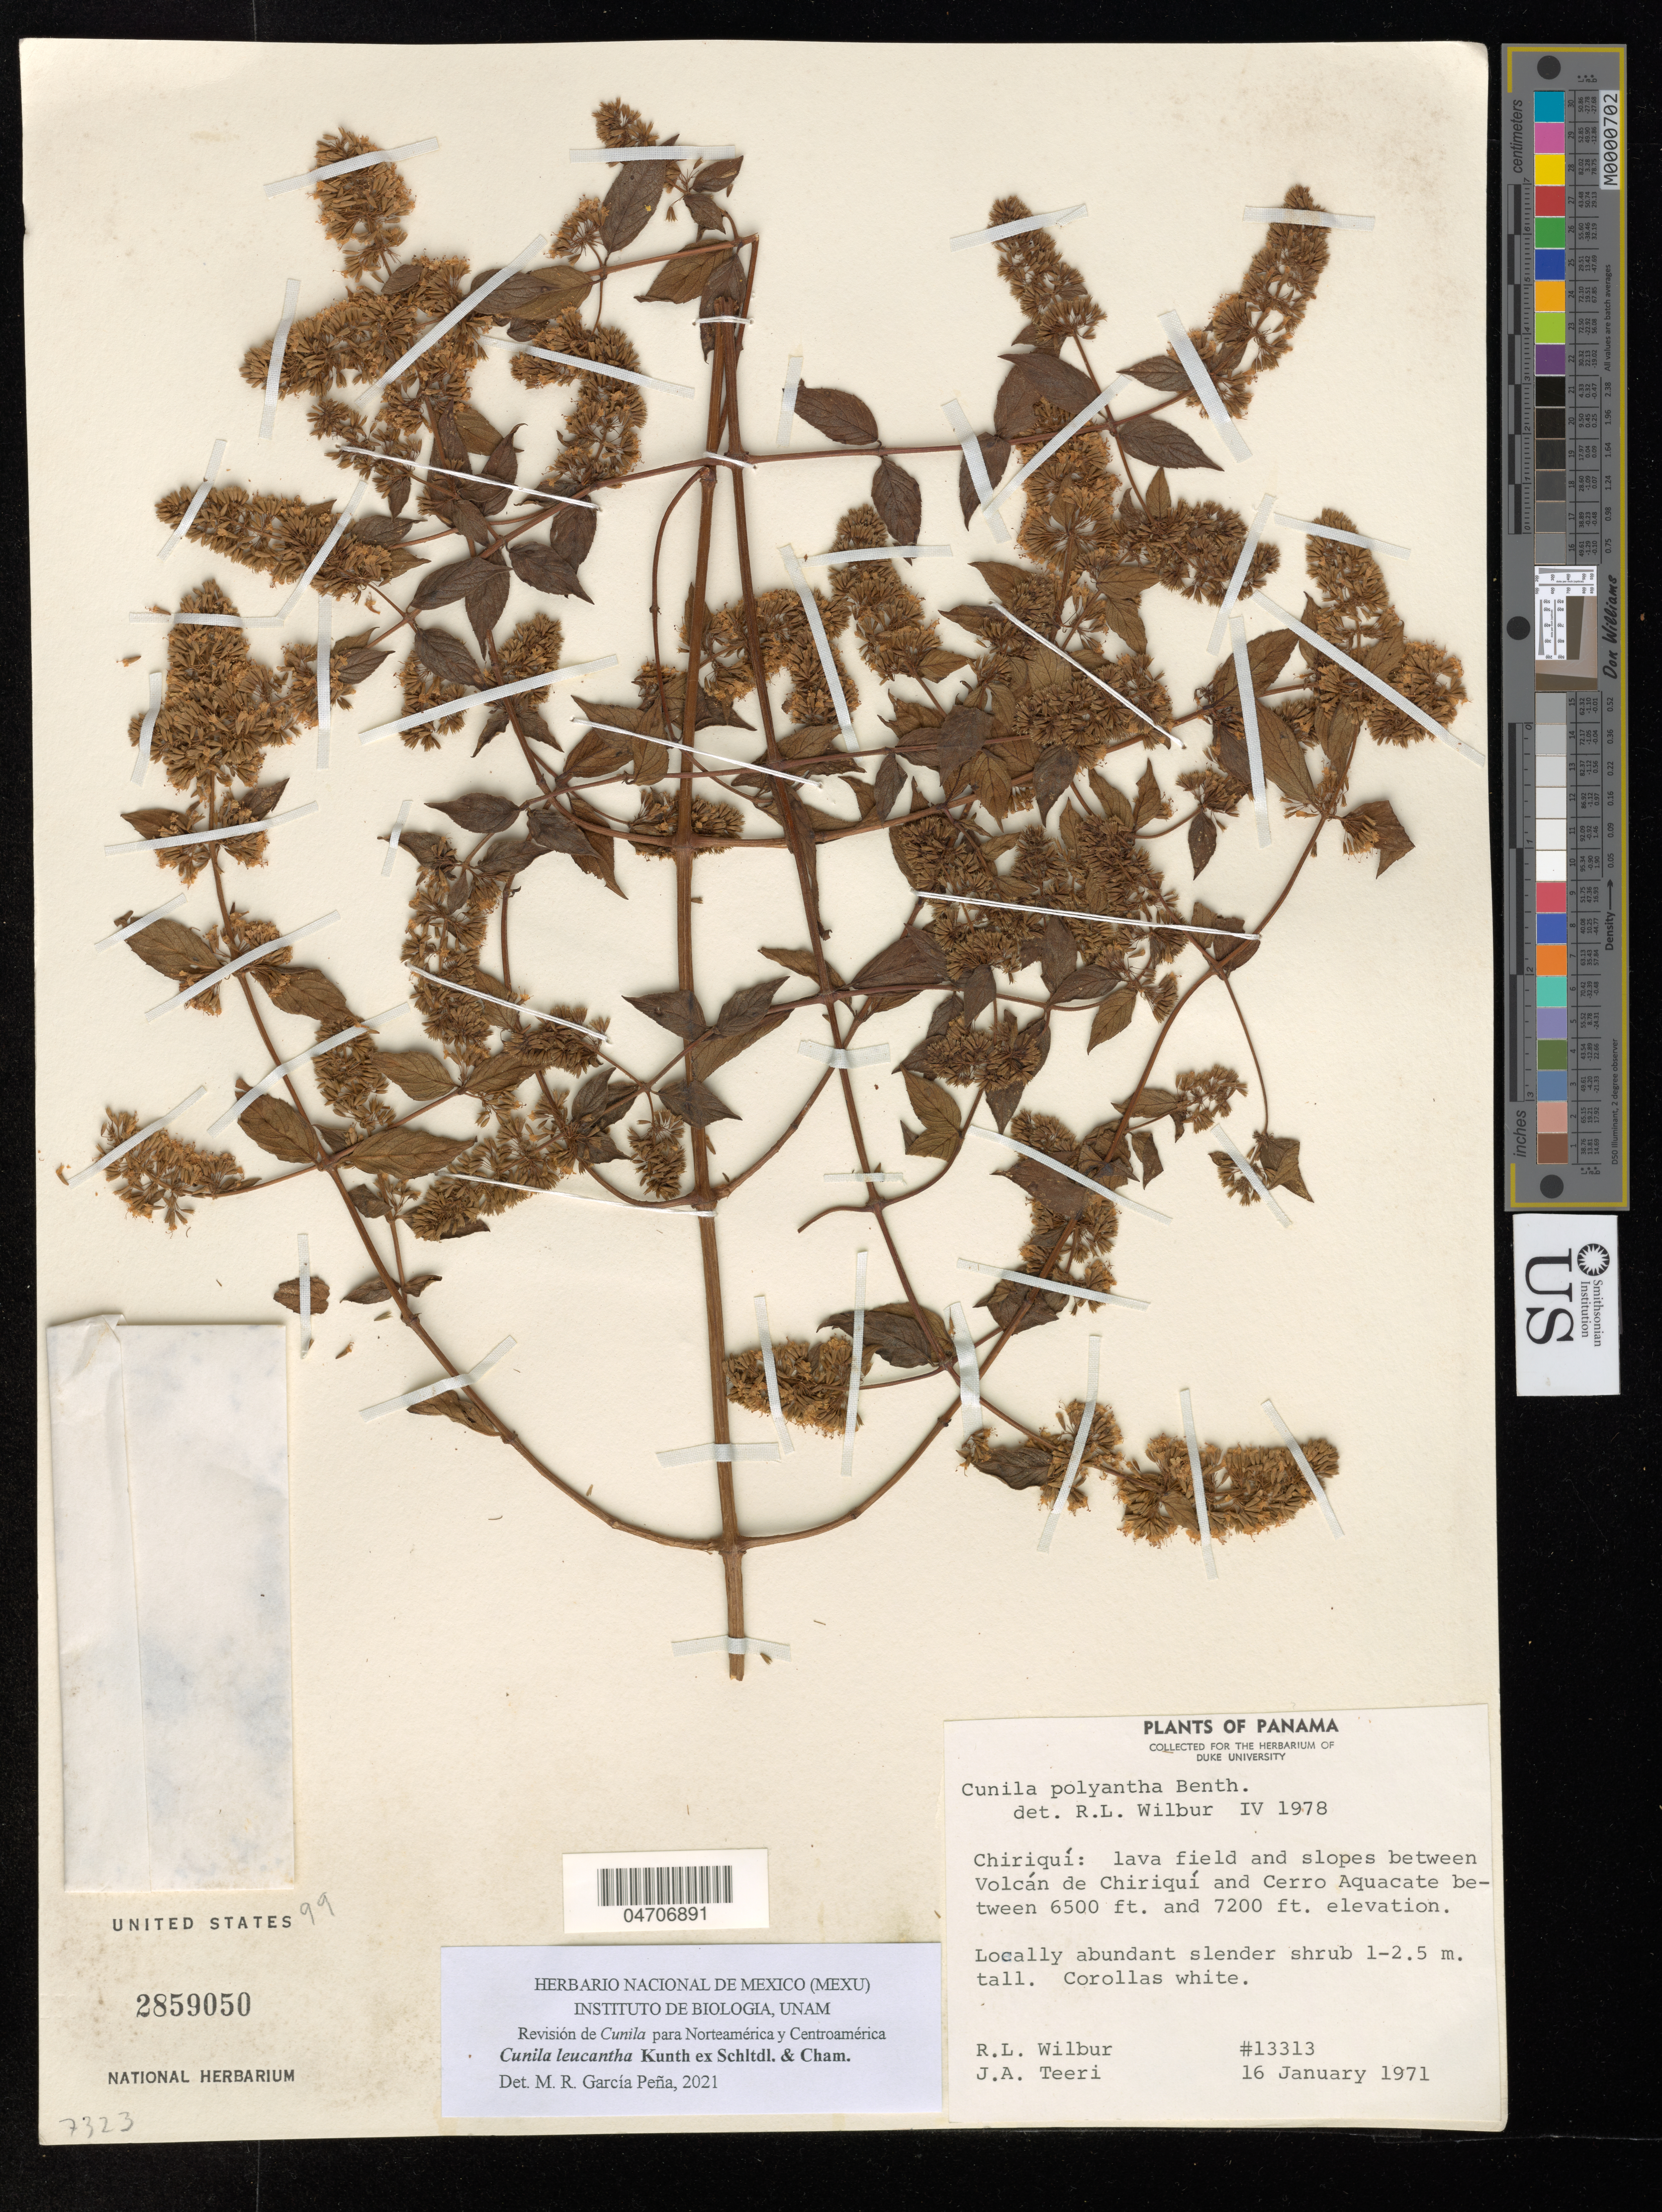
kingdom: Plantae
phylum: Tracheophyta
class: Magnoliopsida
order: Lamiales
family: Lamiaceae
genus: Cunila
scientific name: Cunila leucantha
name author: Kunth ex Schltdl. & Cham.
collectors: R. L. Wilbur & J. Teeri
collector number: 13313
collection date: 1971-01-16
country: Panama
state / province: Chiriqui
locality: lava field and slopes between Volcán de Chiriquí and Cerro Aquacate.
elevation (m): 1981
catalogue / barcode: US 2859050